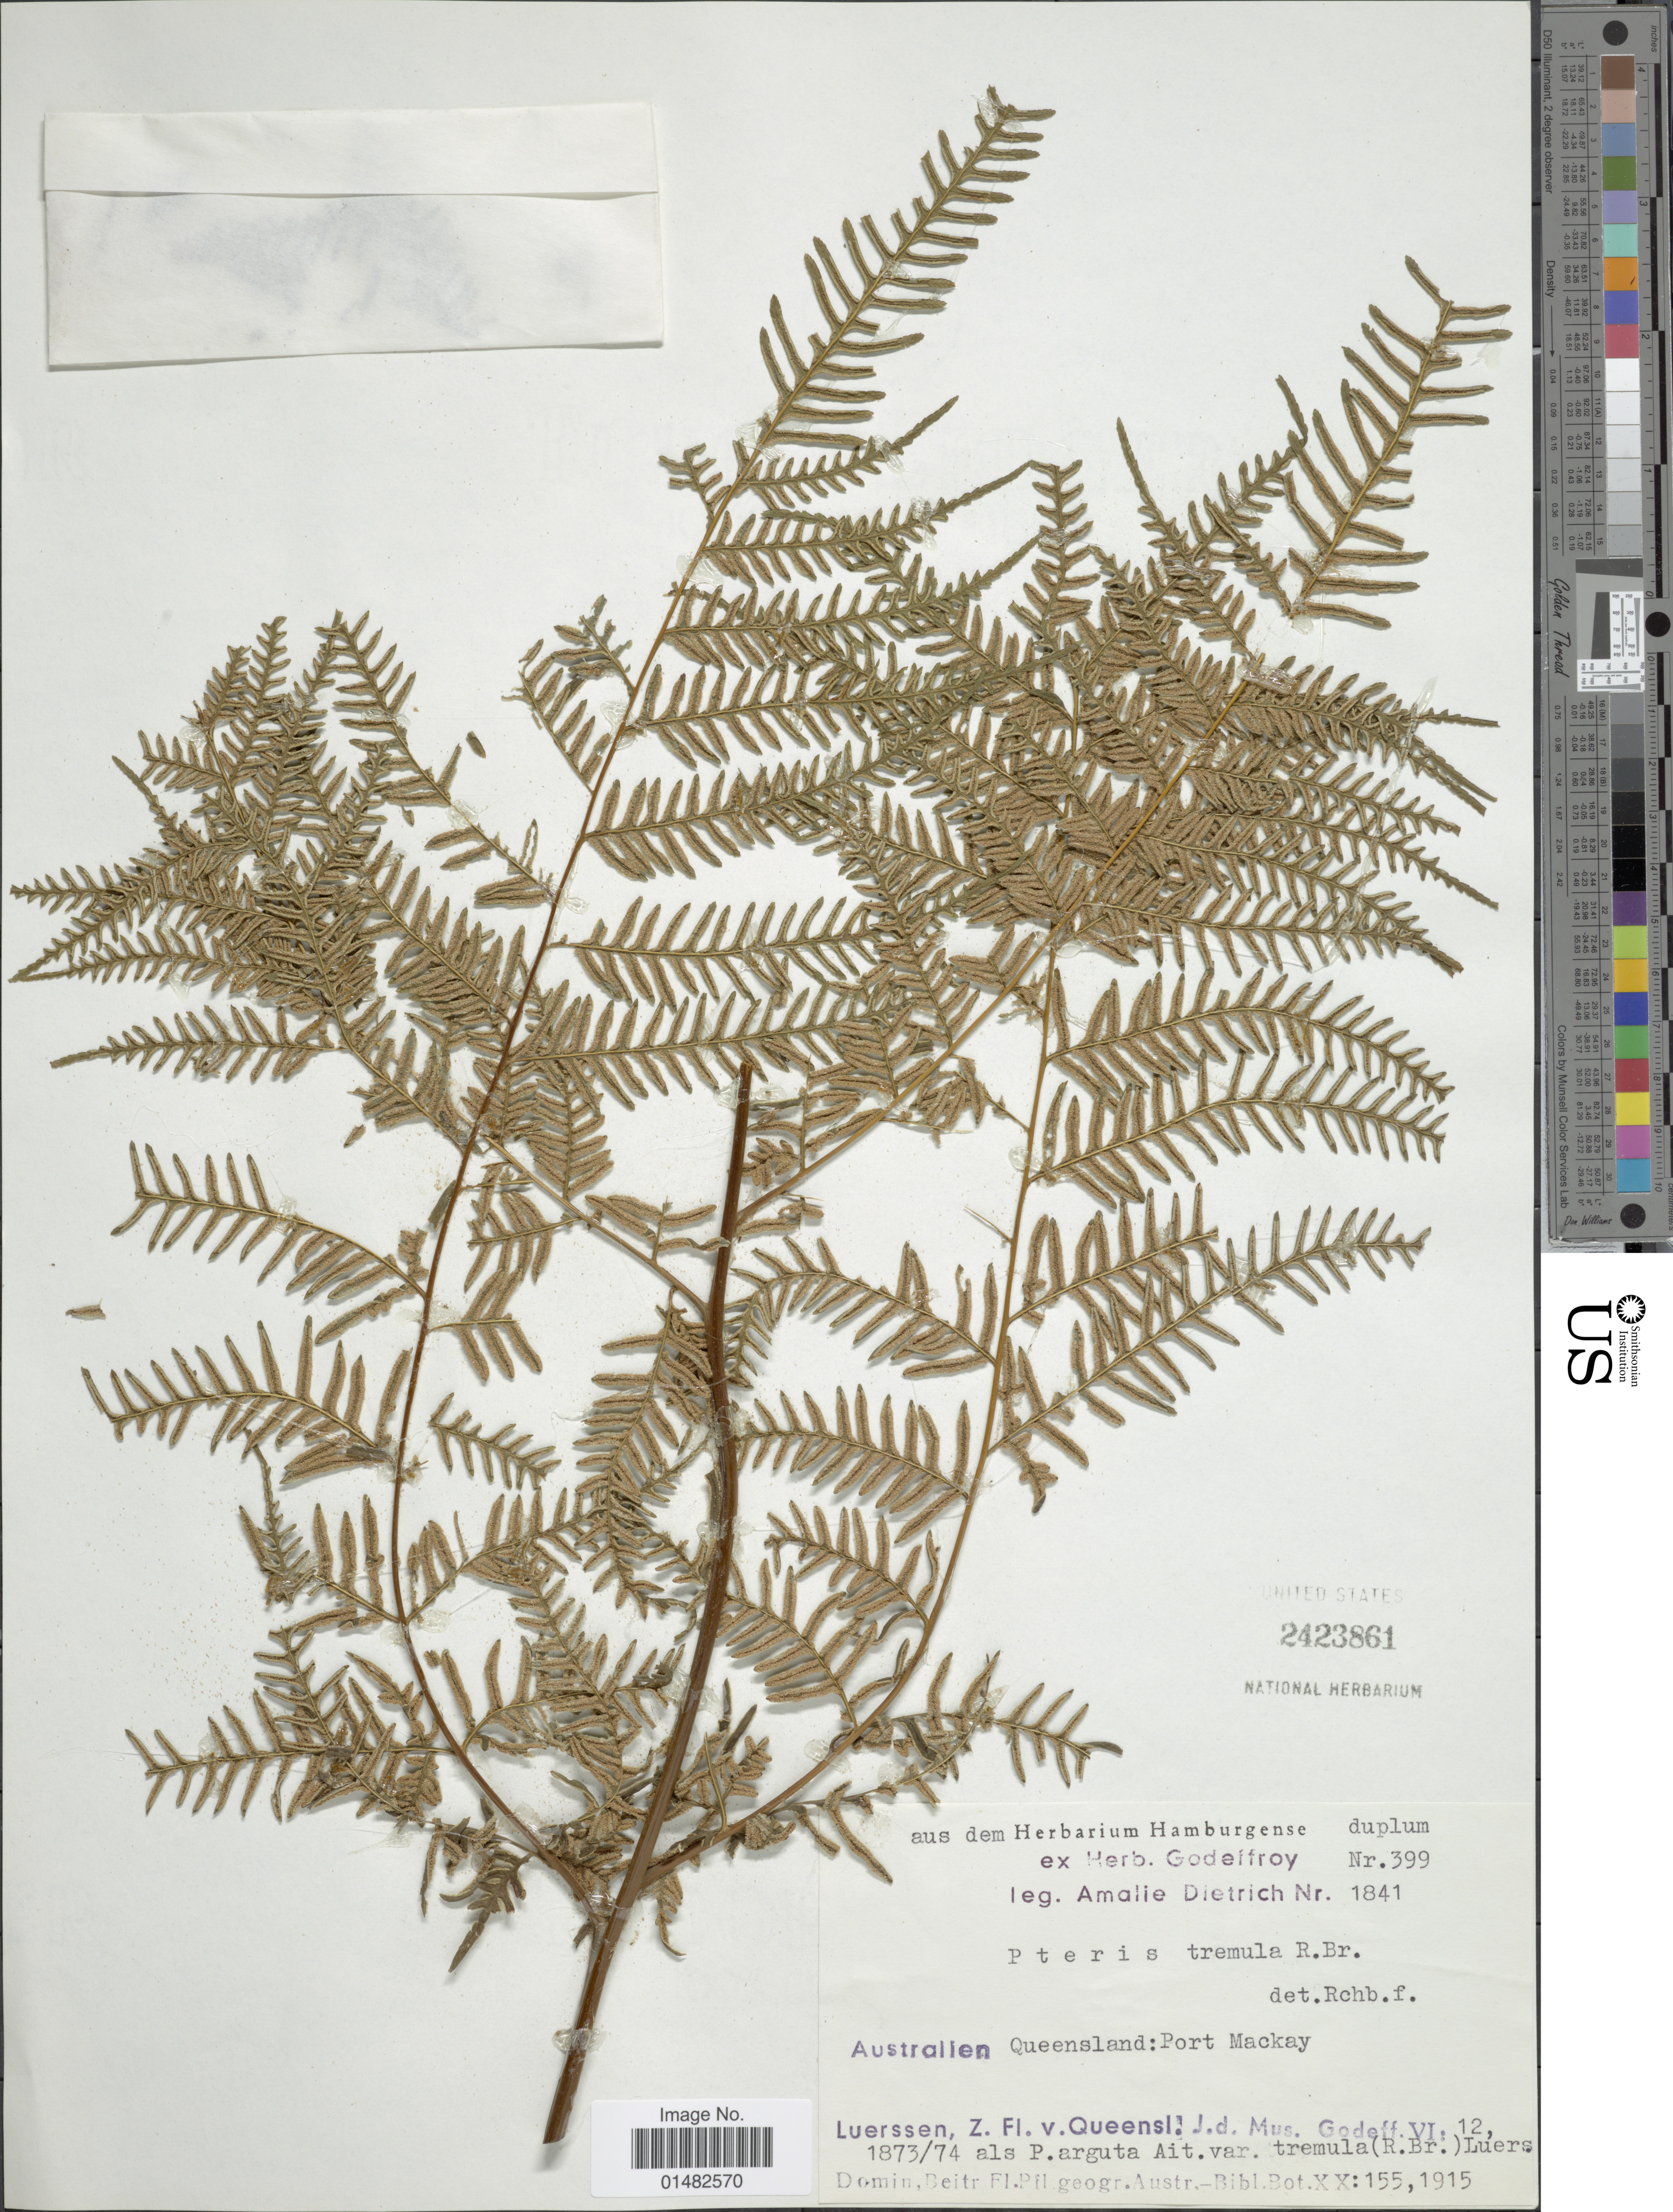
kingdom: Plantae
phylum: Tracheophyta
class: Polypodiopsida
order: Polypodiales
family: Pteridaceae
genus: Pteris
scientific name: Pteris tremula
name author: R. Br.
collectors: A. Dietrich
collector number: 399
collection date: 1841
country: Australia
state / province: Queensland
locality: Australien Queensland: Port Mackay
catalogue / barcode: US 2423861